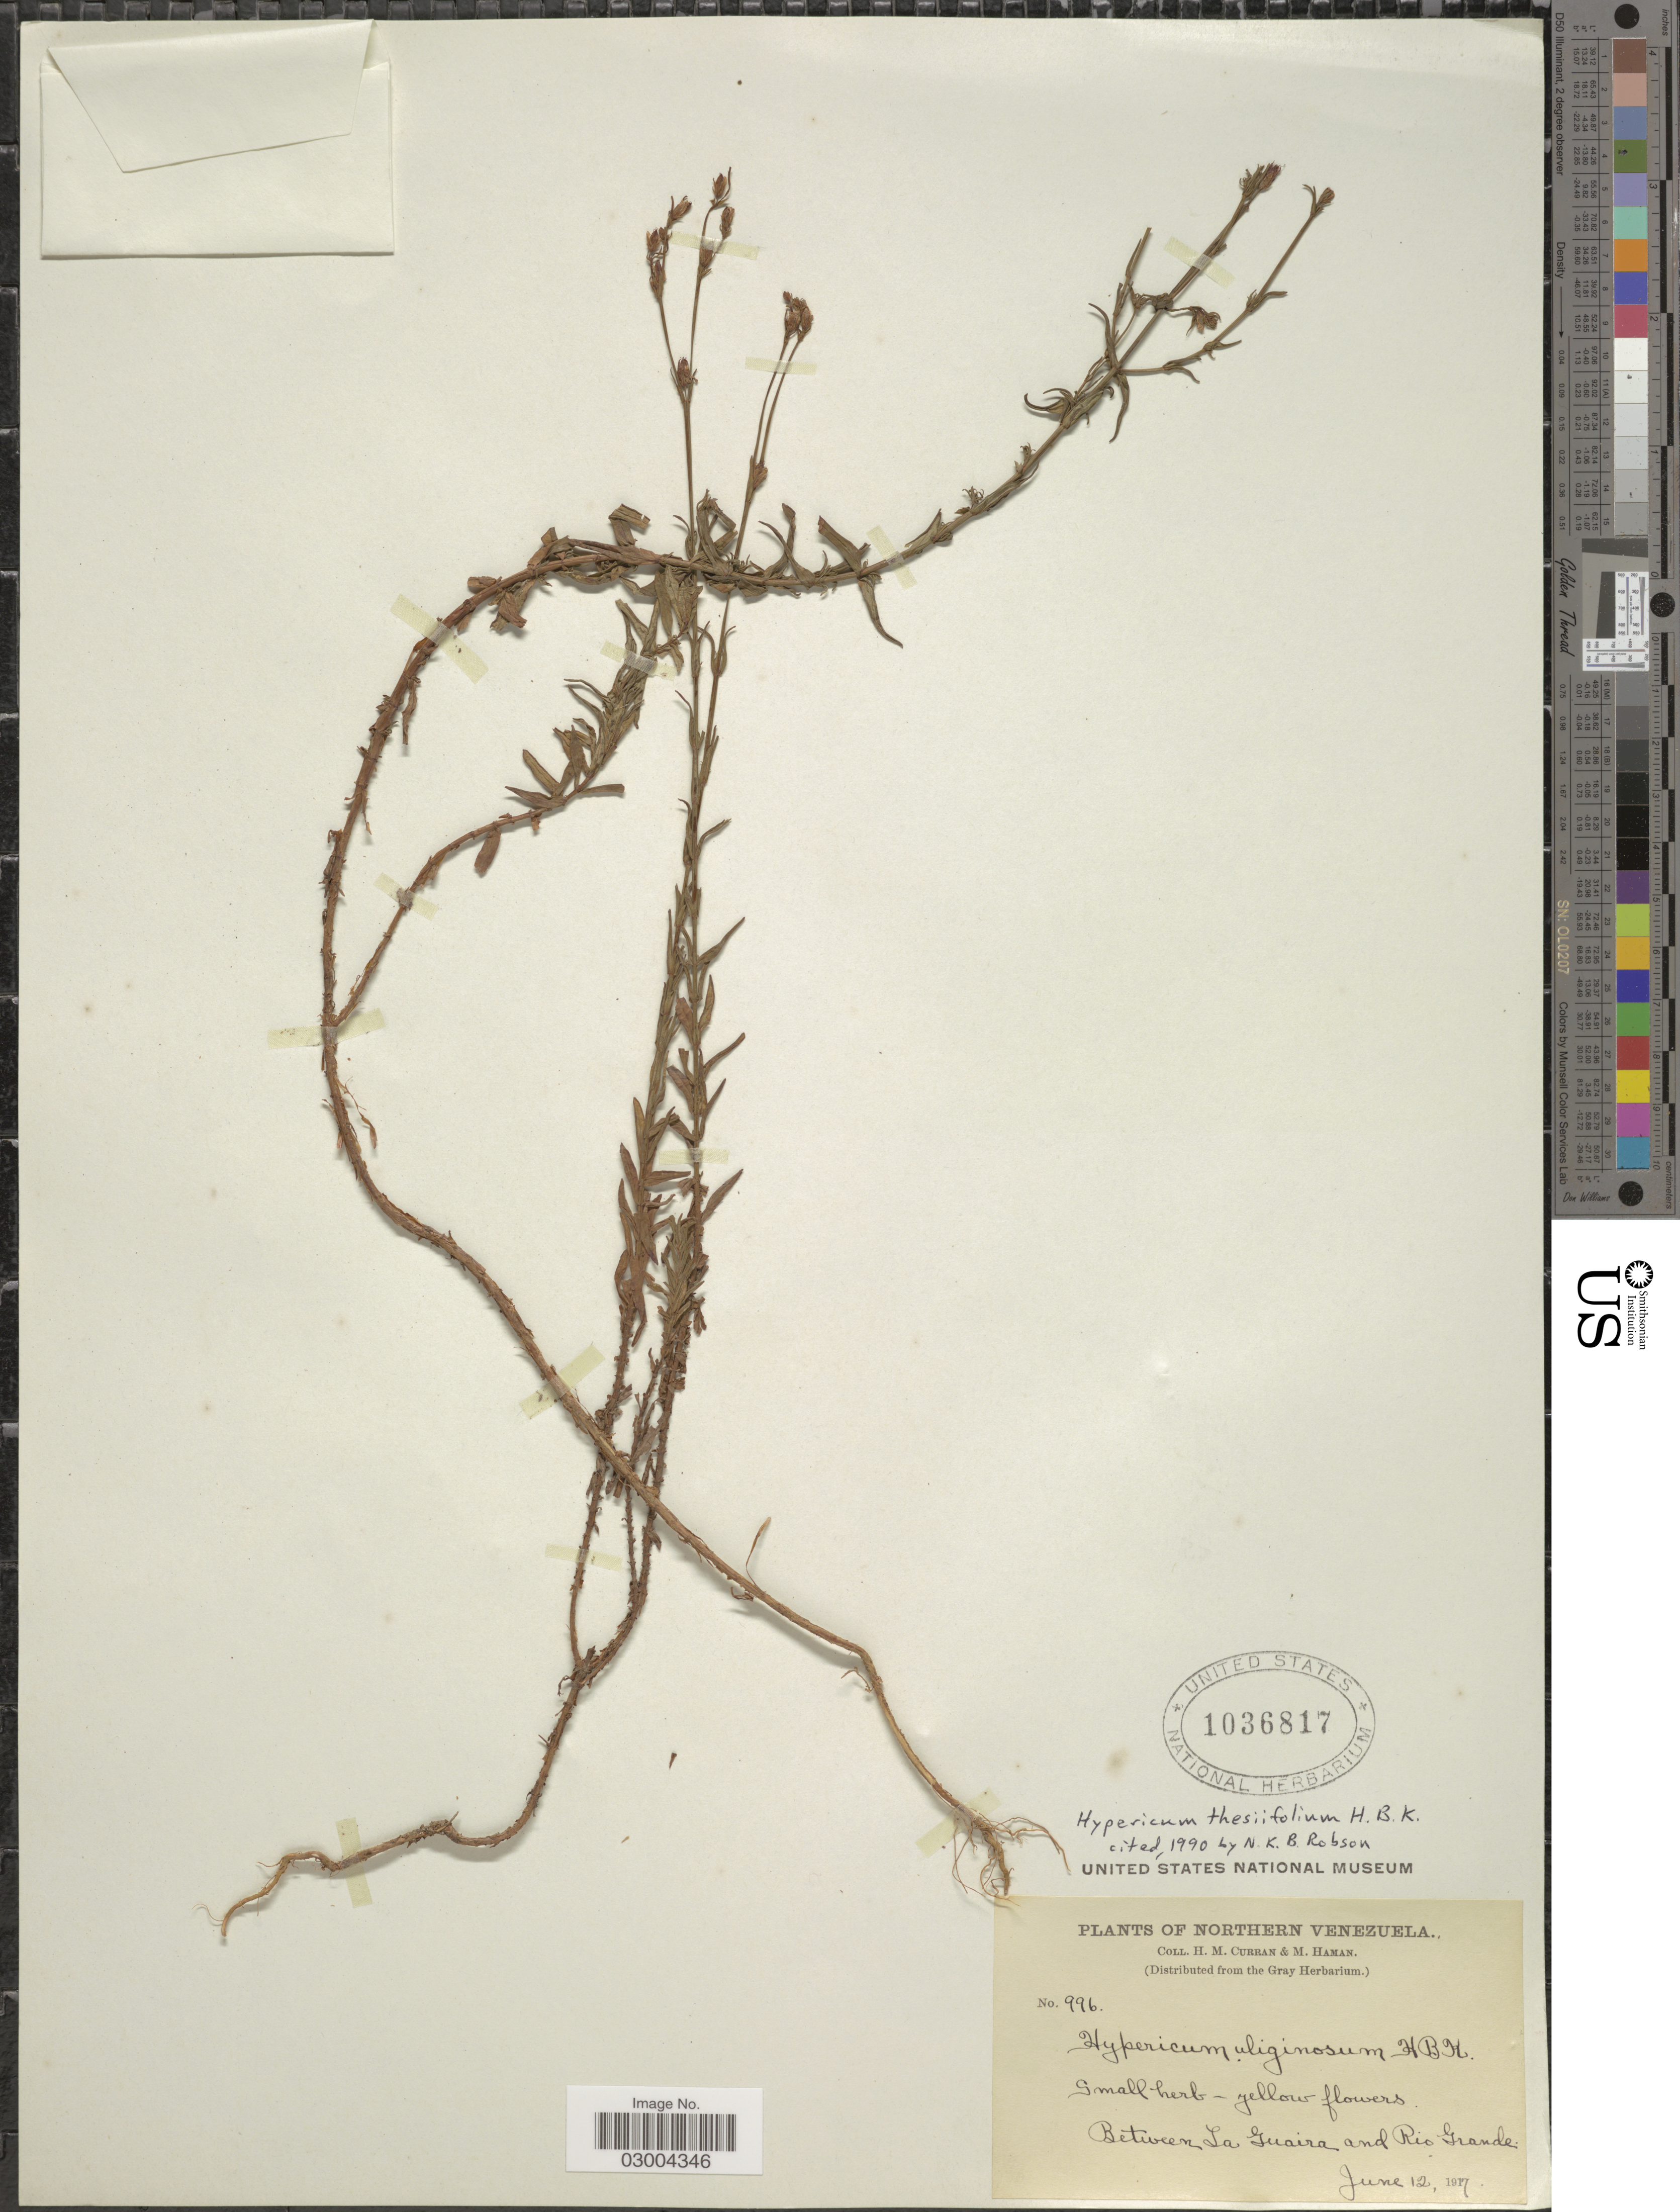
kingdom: Plantae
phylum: Tracheophyta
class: Magnoliopsida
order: Malpighiales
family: Hypericaceae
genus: Hypericum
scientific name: Hypericum thesiifolium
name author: Kunth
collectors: H. M. Curran & M. Haman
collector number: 996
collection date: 1917-06-12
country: Venezuela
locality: Northern Venezuela. Between La Guaira and Rio Grande.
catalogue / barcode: US 1036817